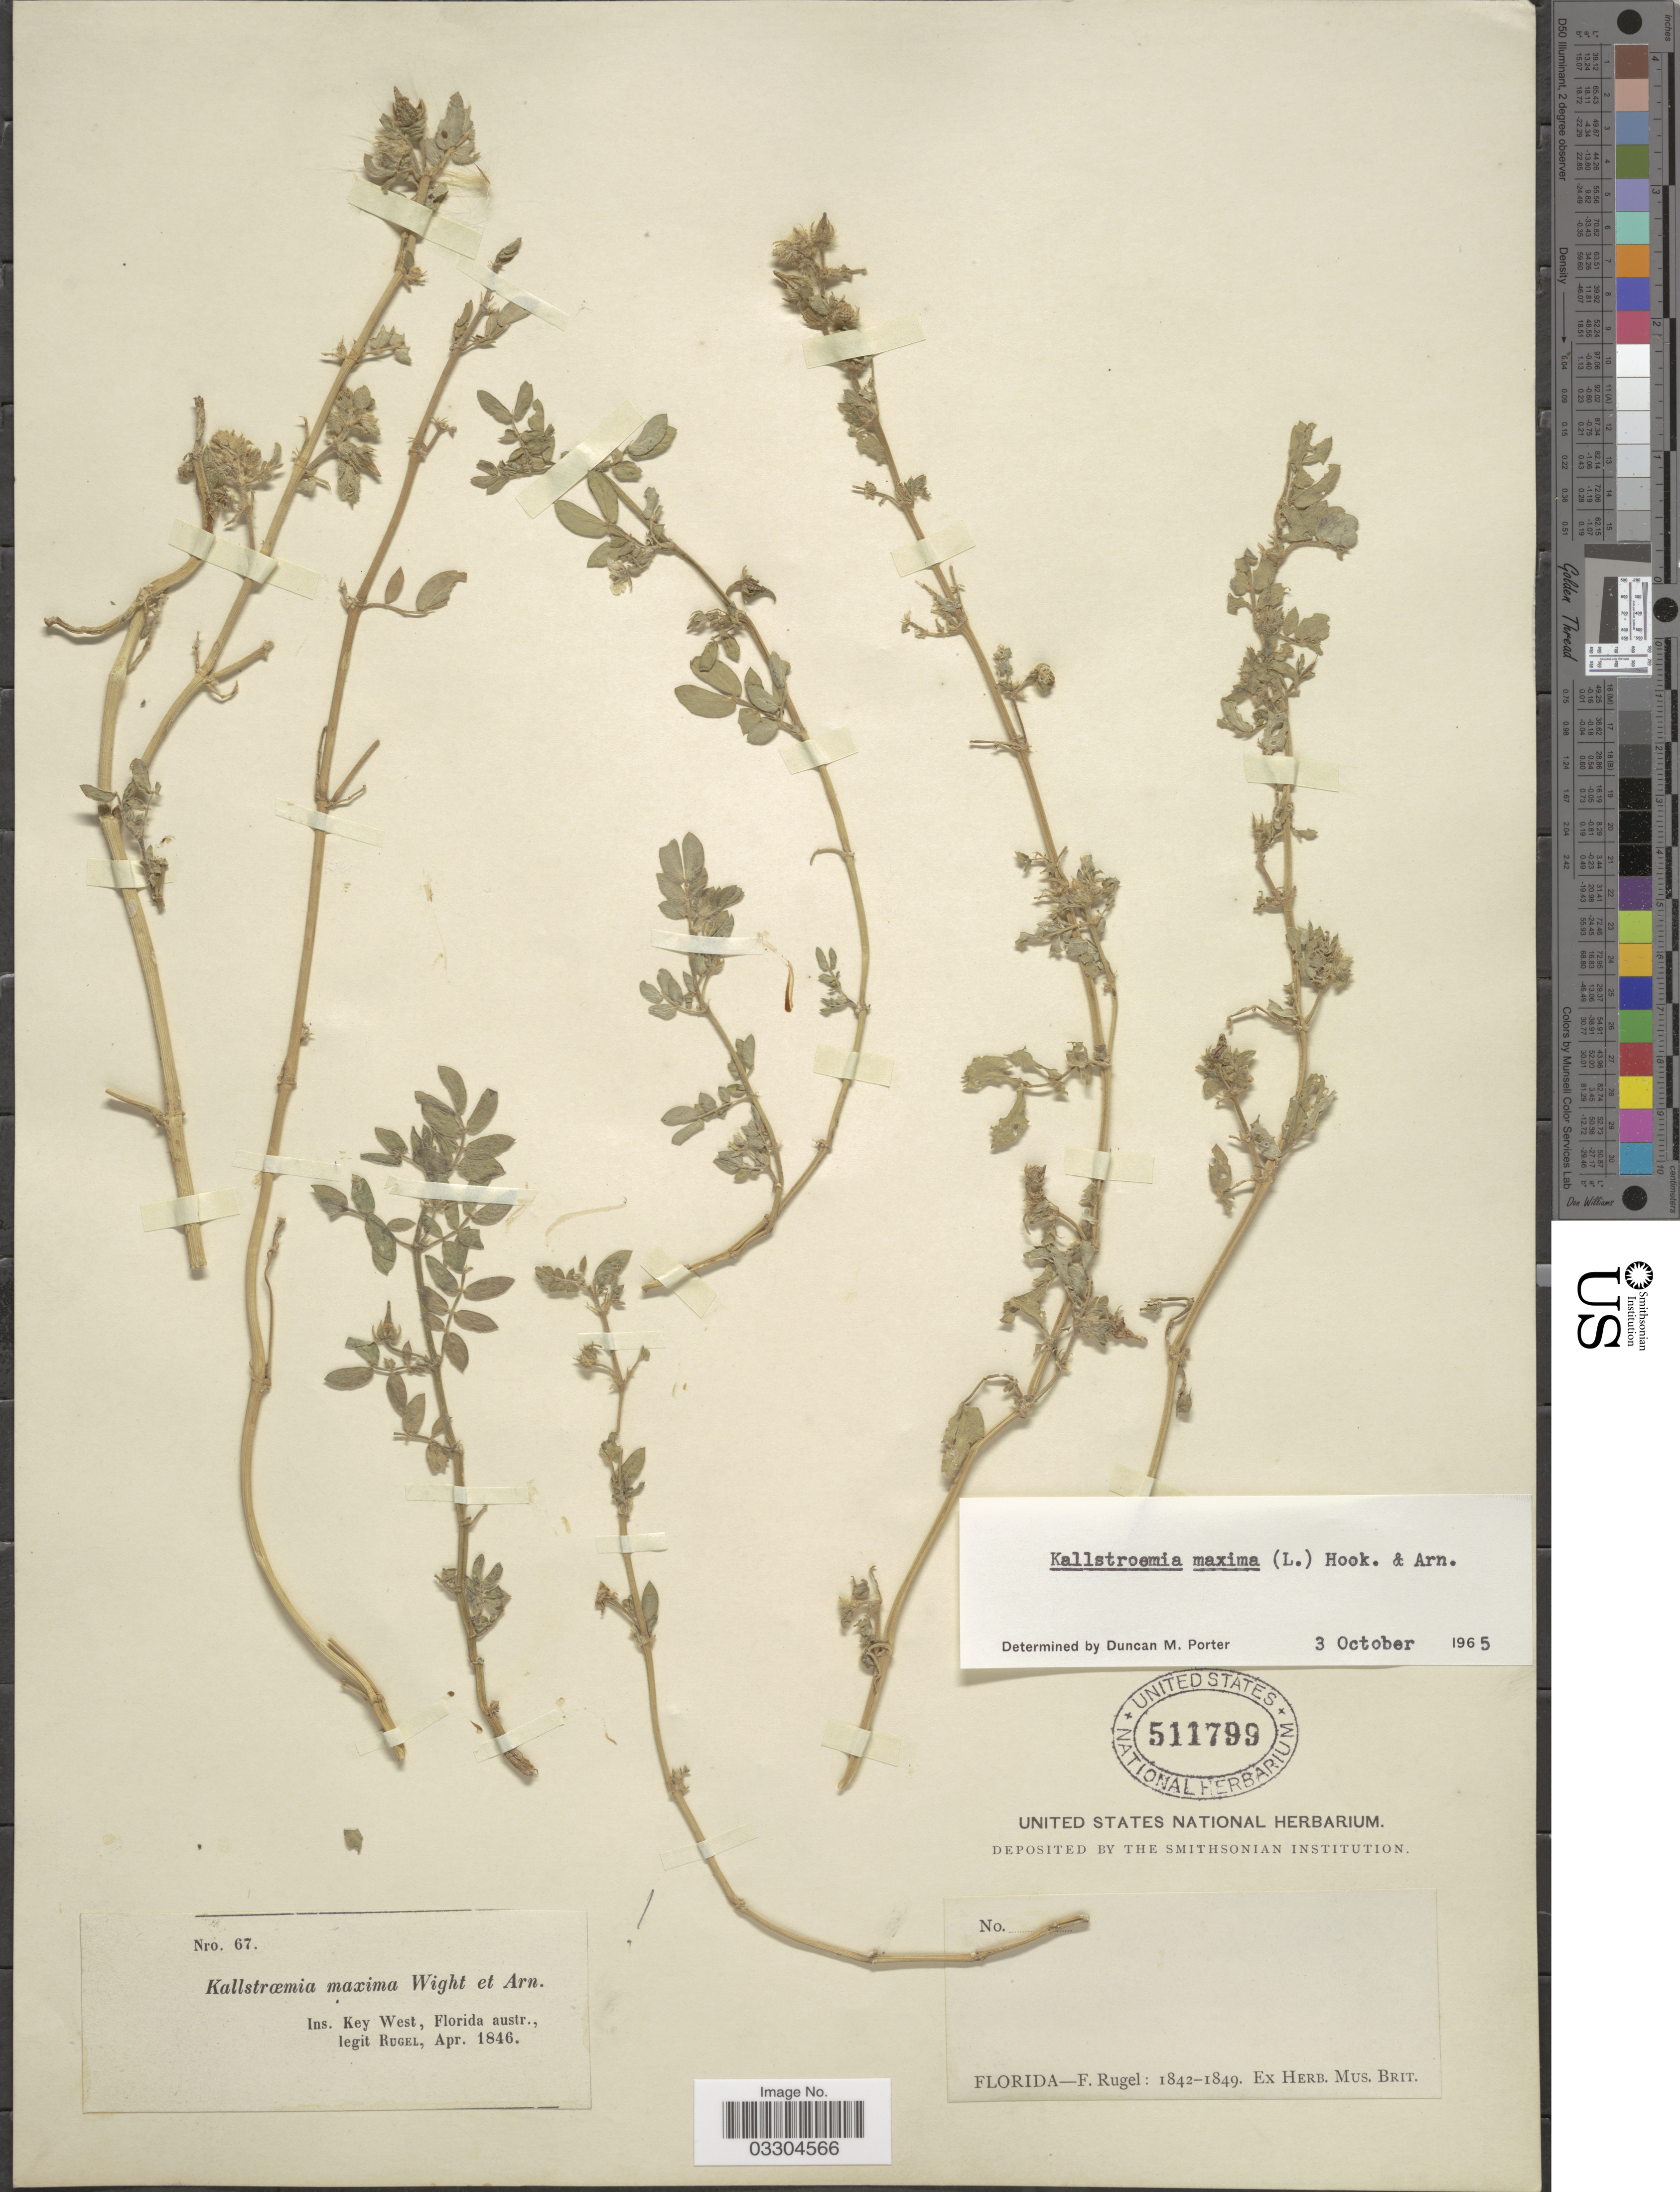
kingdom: Plantae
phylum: Tracheophyta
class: Magnoliopsida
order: Zygophyllales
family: Zygophyllaceae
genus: Kallstroemia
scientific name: Kallstroemia maxima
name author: (L.) Hook. & Arn.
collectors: F. Rugel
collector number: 67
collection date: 1846-04/1849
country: United States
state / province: Florida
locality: Ins. Key West, Florida austr.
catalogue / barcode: US 511799